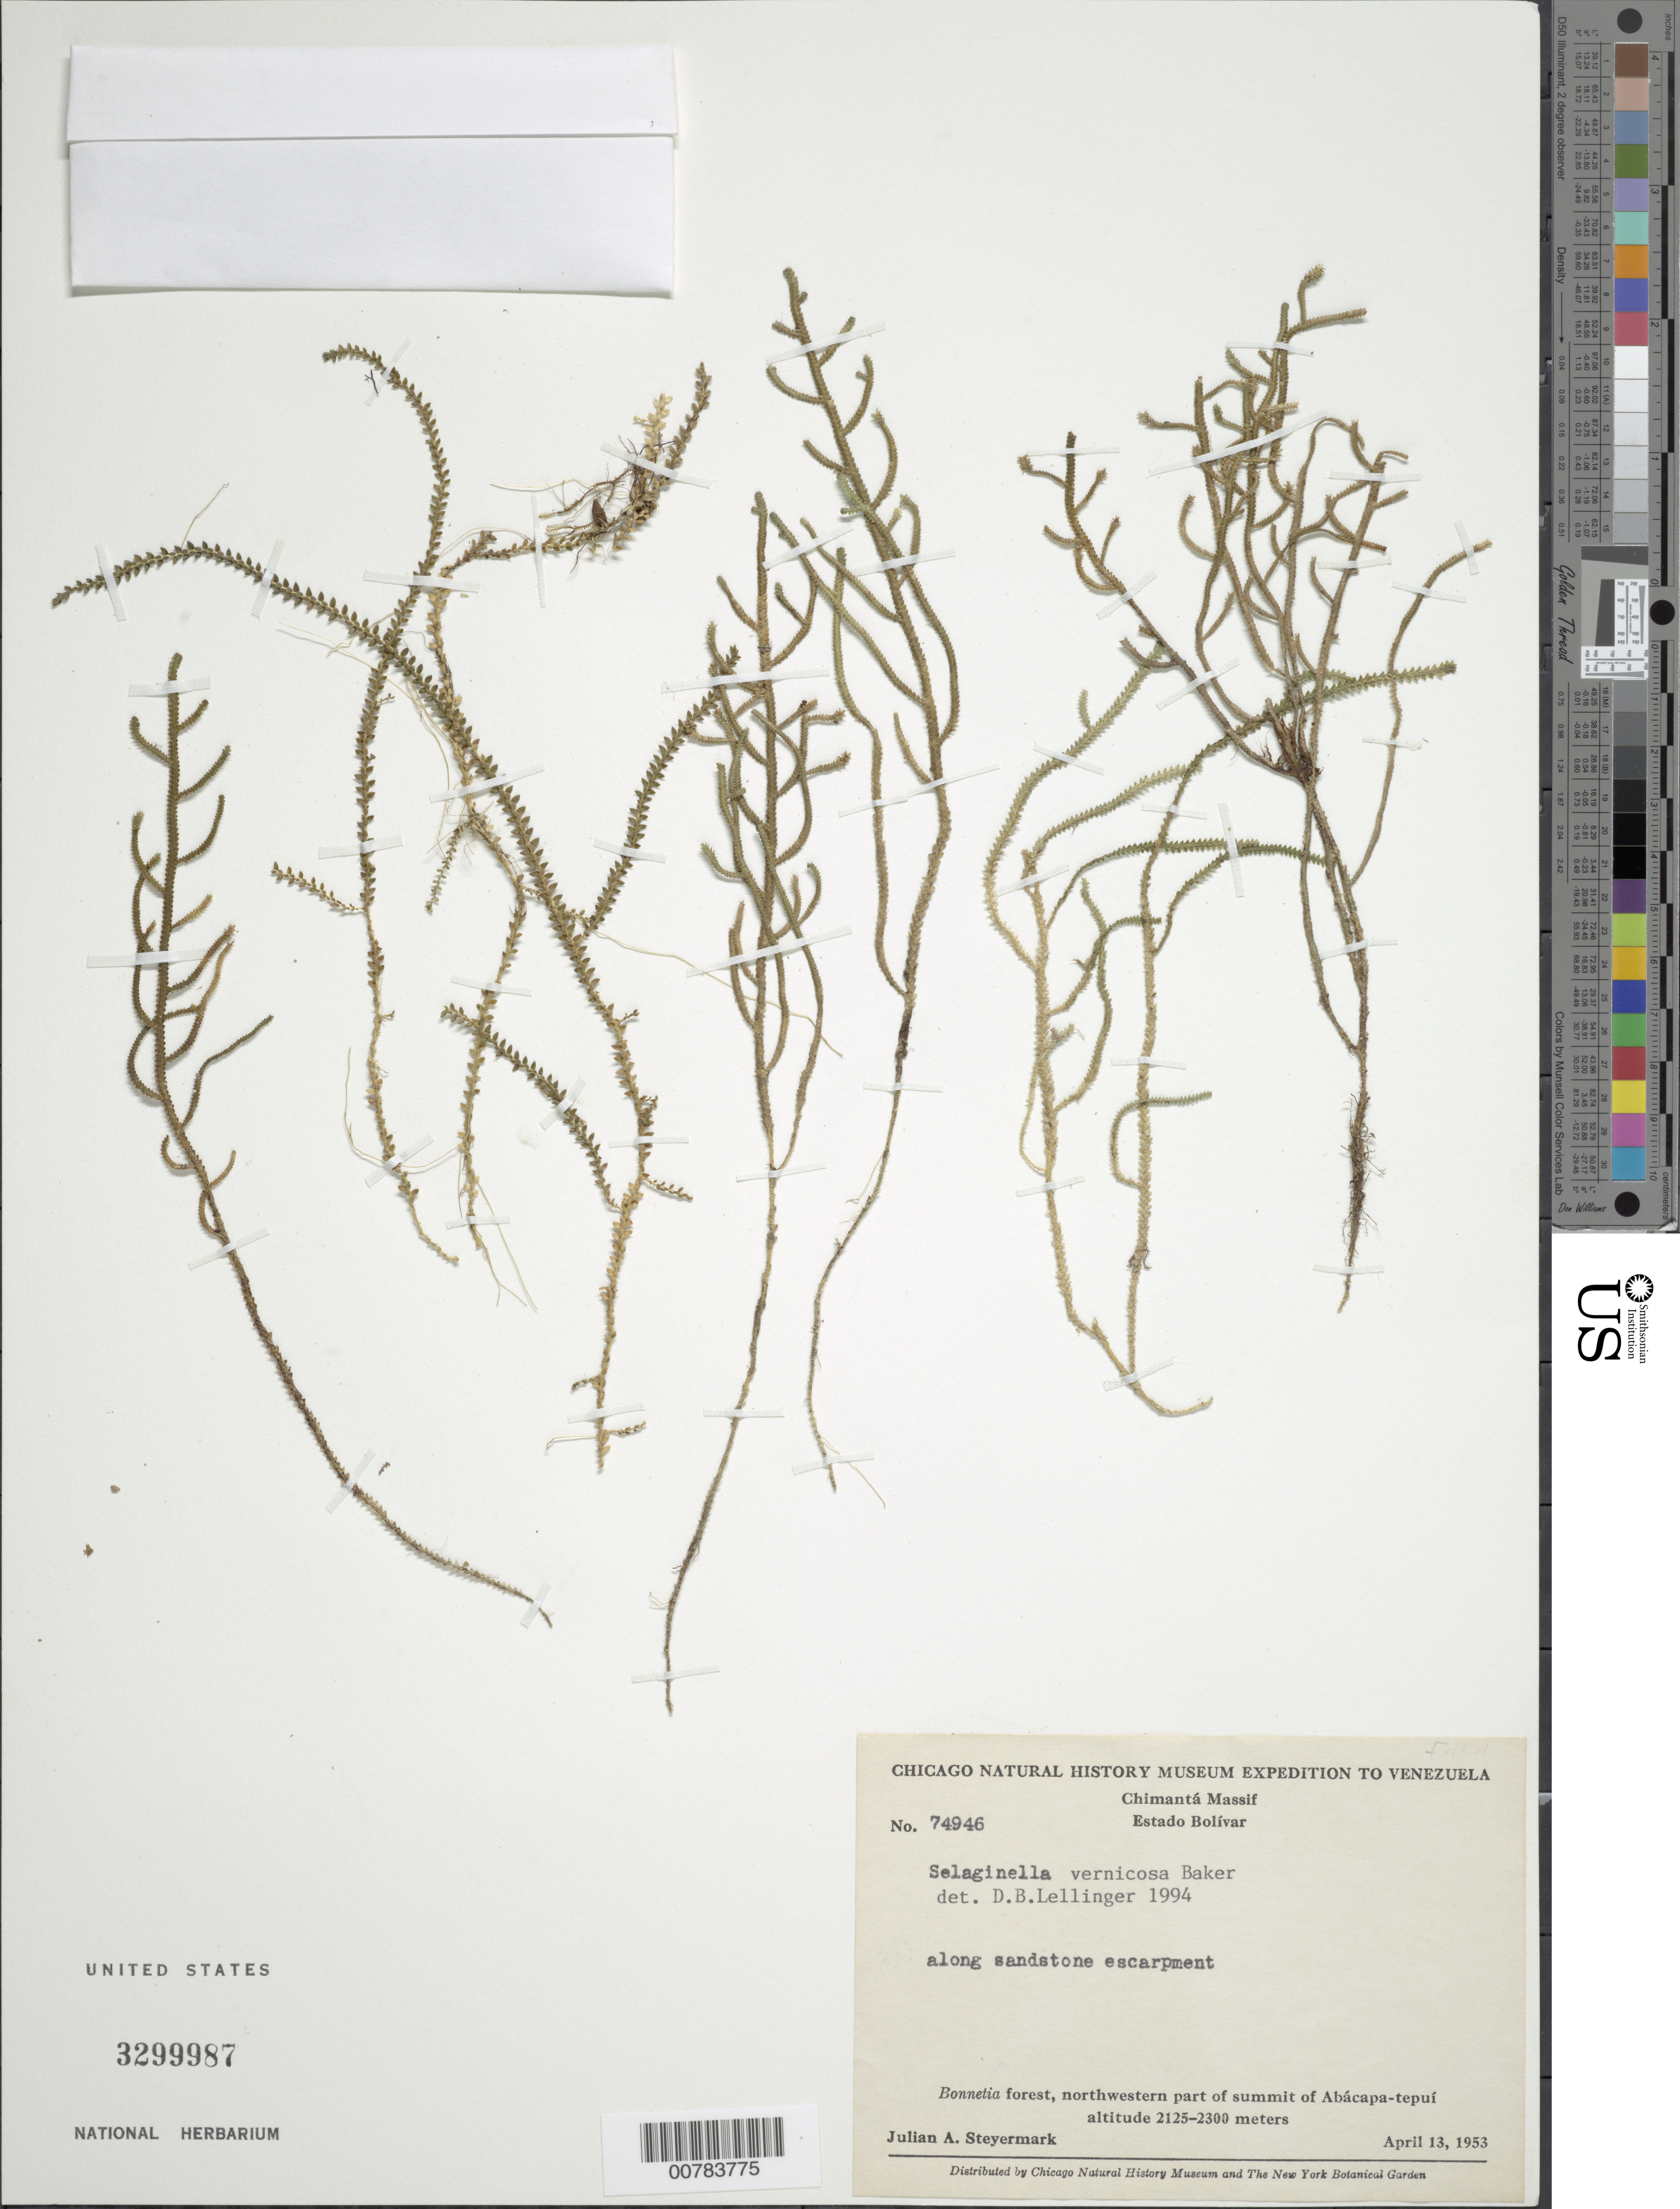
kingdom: Plantae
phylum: Tracheophyta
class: Lycopodiopsida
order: Selaginellales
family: Selaginellaceae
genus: Selaginella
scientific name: Selaginella vernicosa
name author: Baker in Thurn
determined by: Lellinger, David B., (BOT), Smithsonian Institution - National Museum of Natural History (UNITED STATES)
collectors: J. Steyermark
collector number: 74946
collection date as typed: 13-Apr-53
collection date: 1953-04-13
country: Venezuela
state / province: Bolívar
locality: Chimantá Massif, Abácapa-tepuí, northwest summit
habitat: Bonnetia forest, along sandstone escarpment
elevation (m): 2125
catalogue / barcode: US 3299987